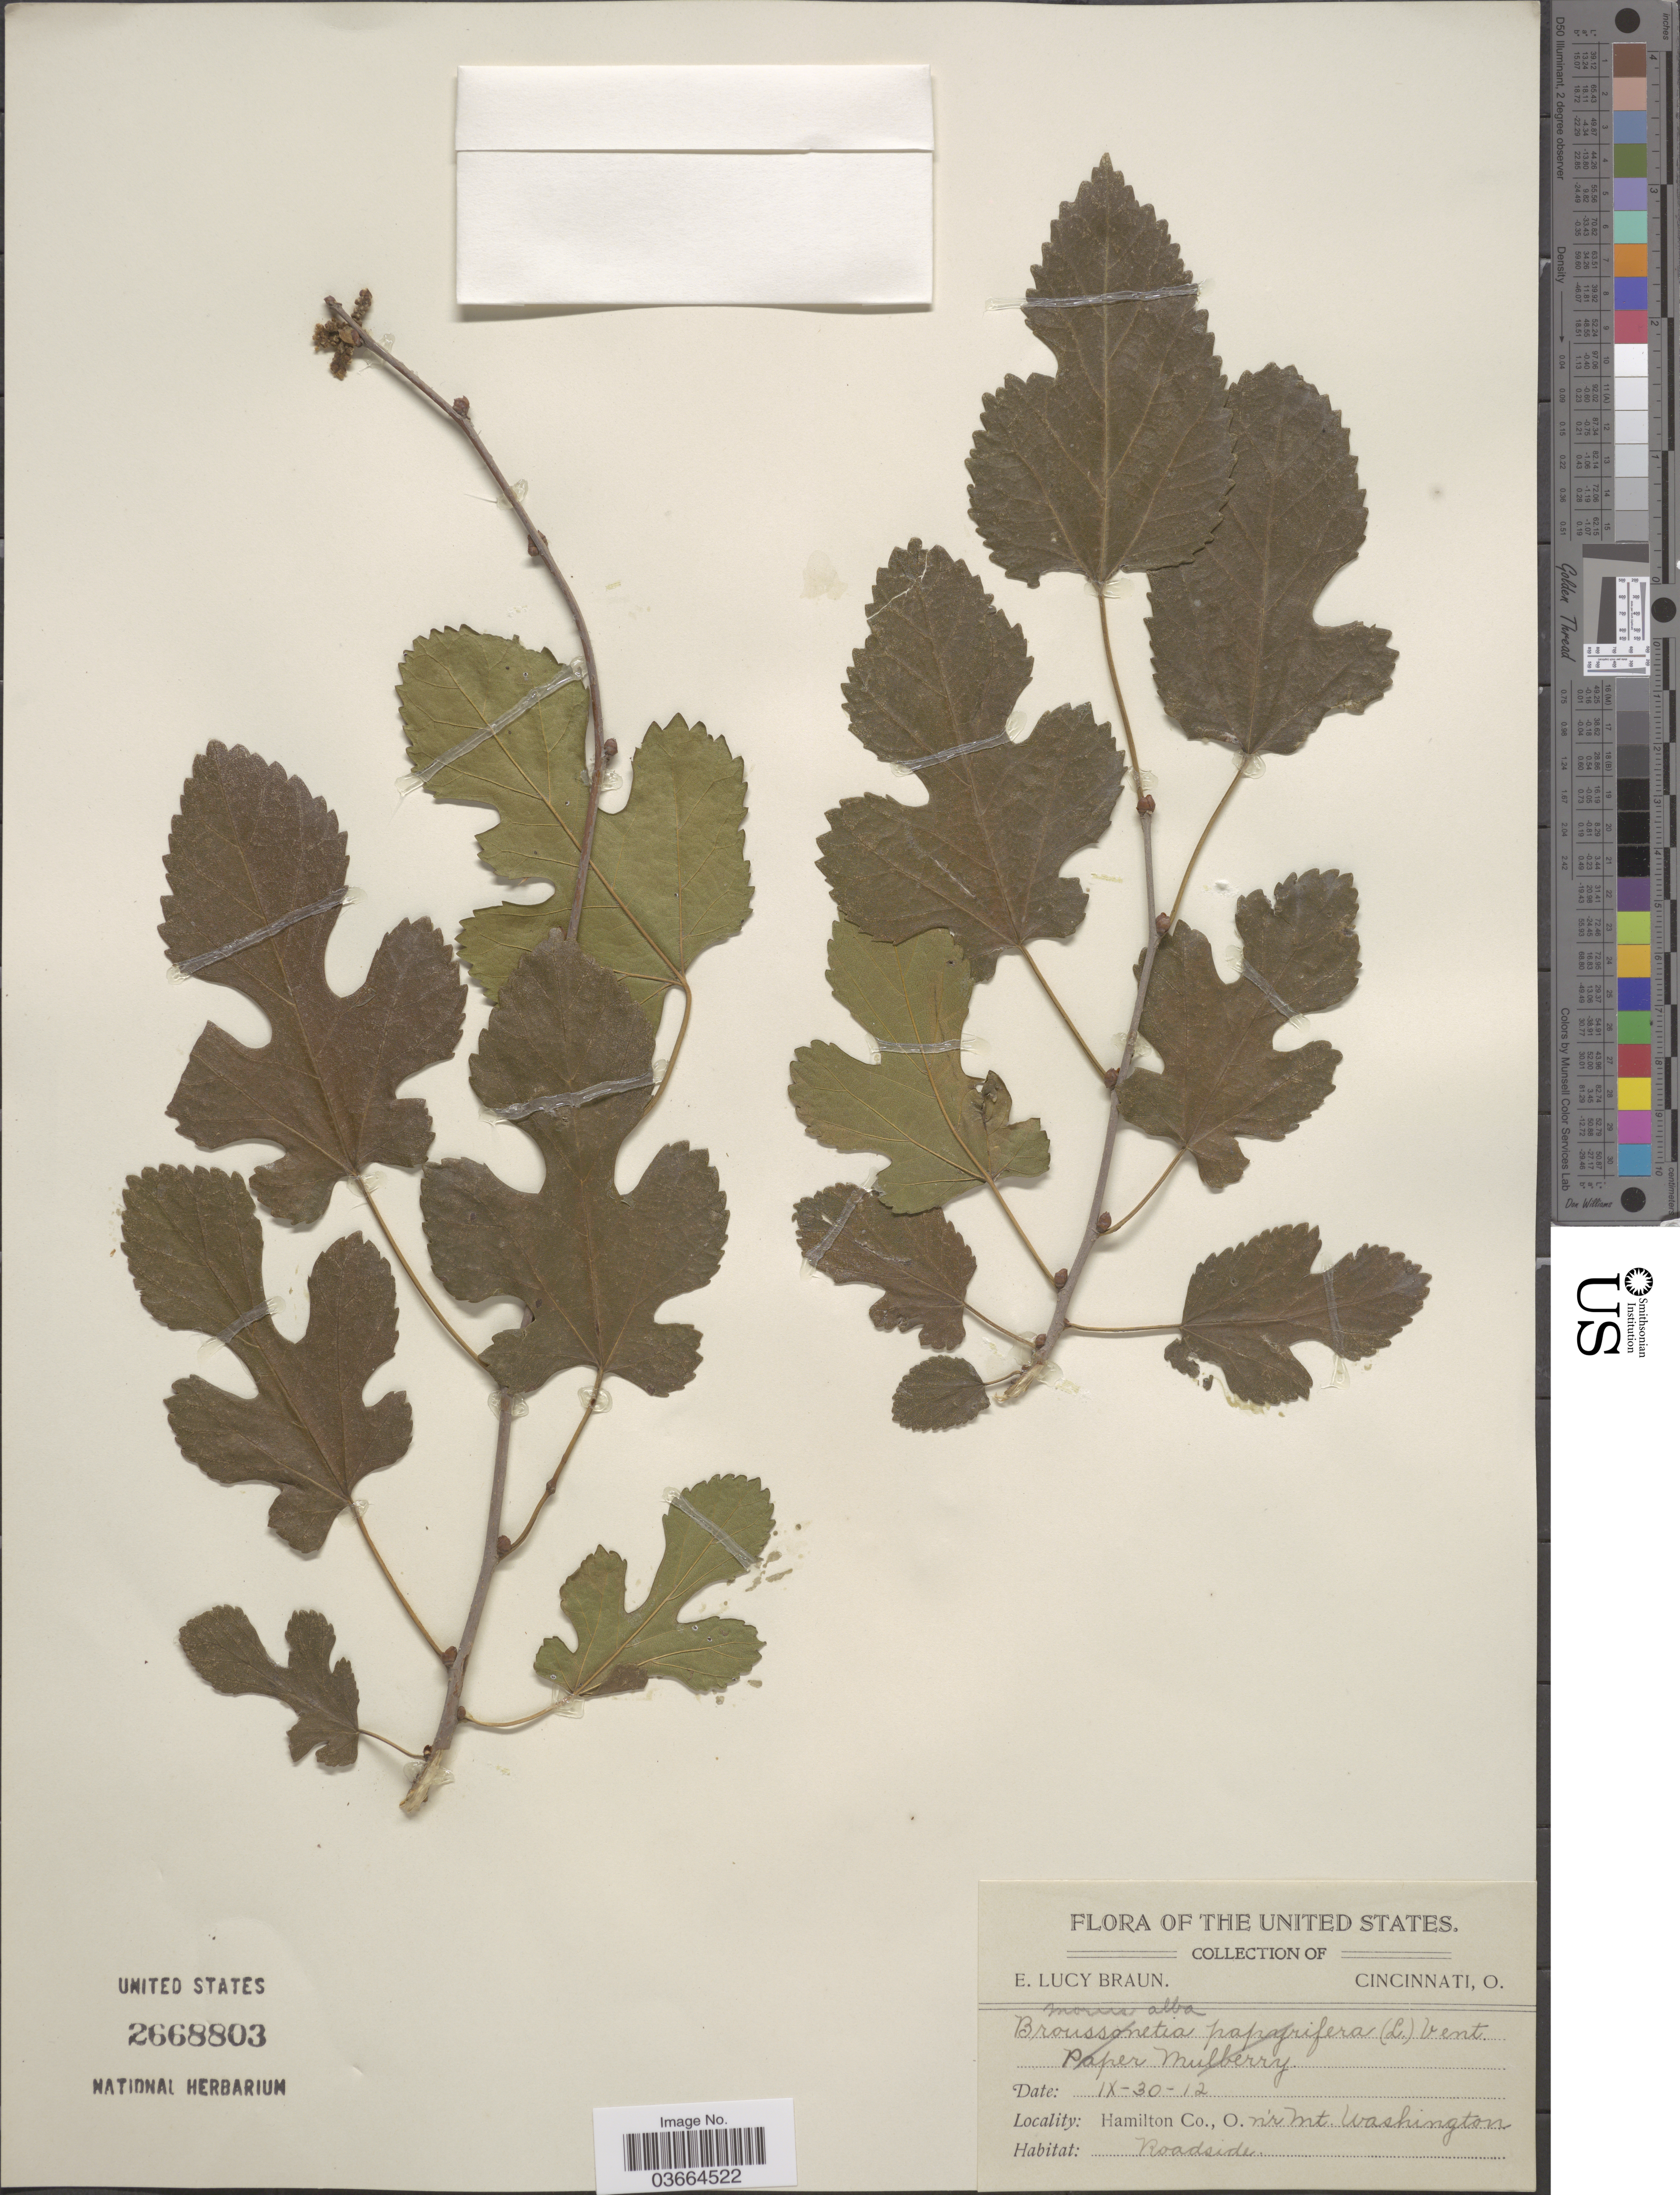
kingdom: Plantae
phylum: Tracheophyta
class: Magnoliopsida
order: Rosales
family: Moraceae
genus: Morus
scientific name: Morus alba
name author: L.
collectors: E. L. Braun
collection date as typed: Transcribed d/m/y: 30/9/12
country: United States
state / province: Ohio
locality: Hamilton Co., n'r Mt. Washington.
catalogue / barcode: US 2668803